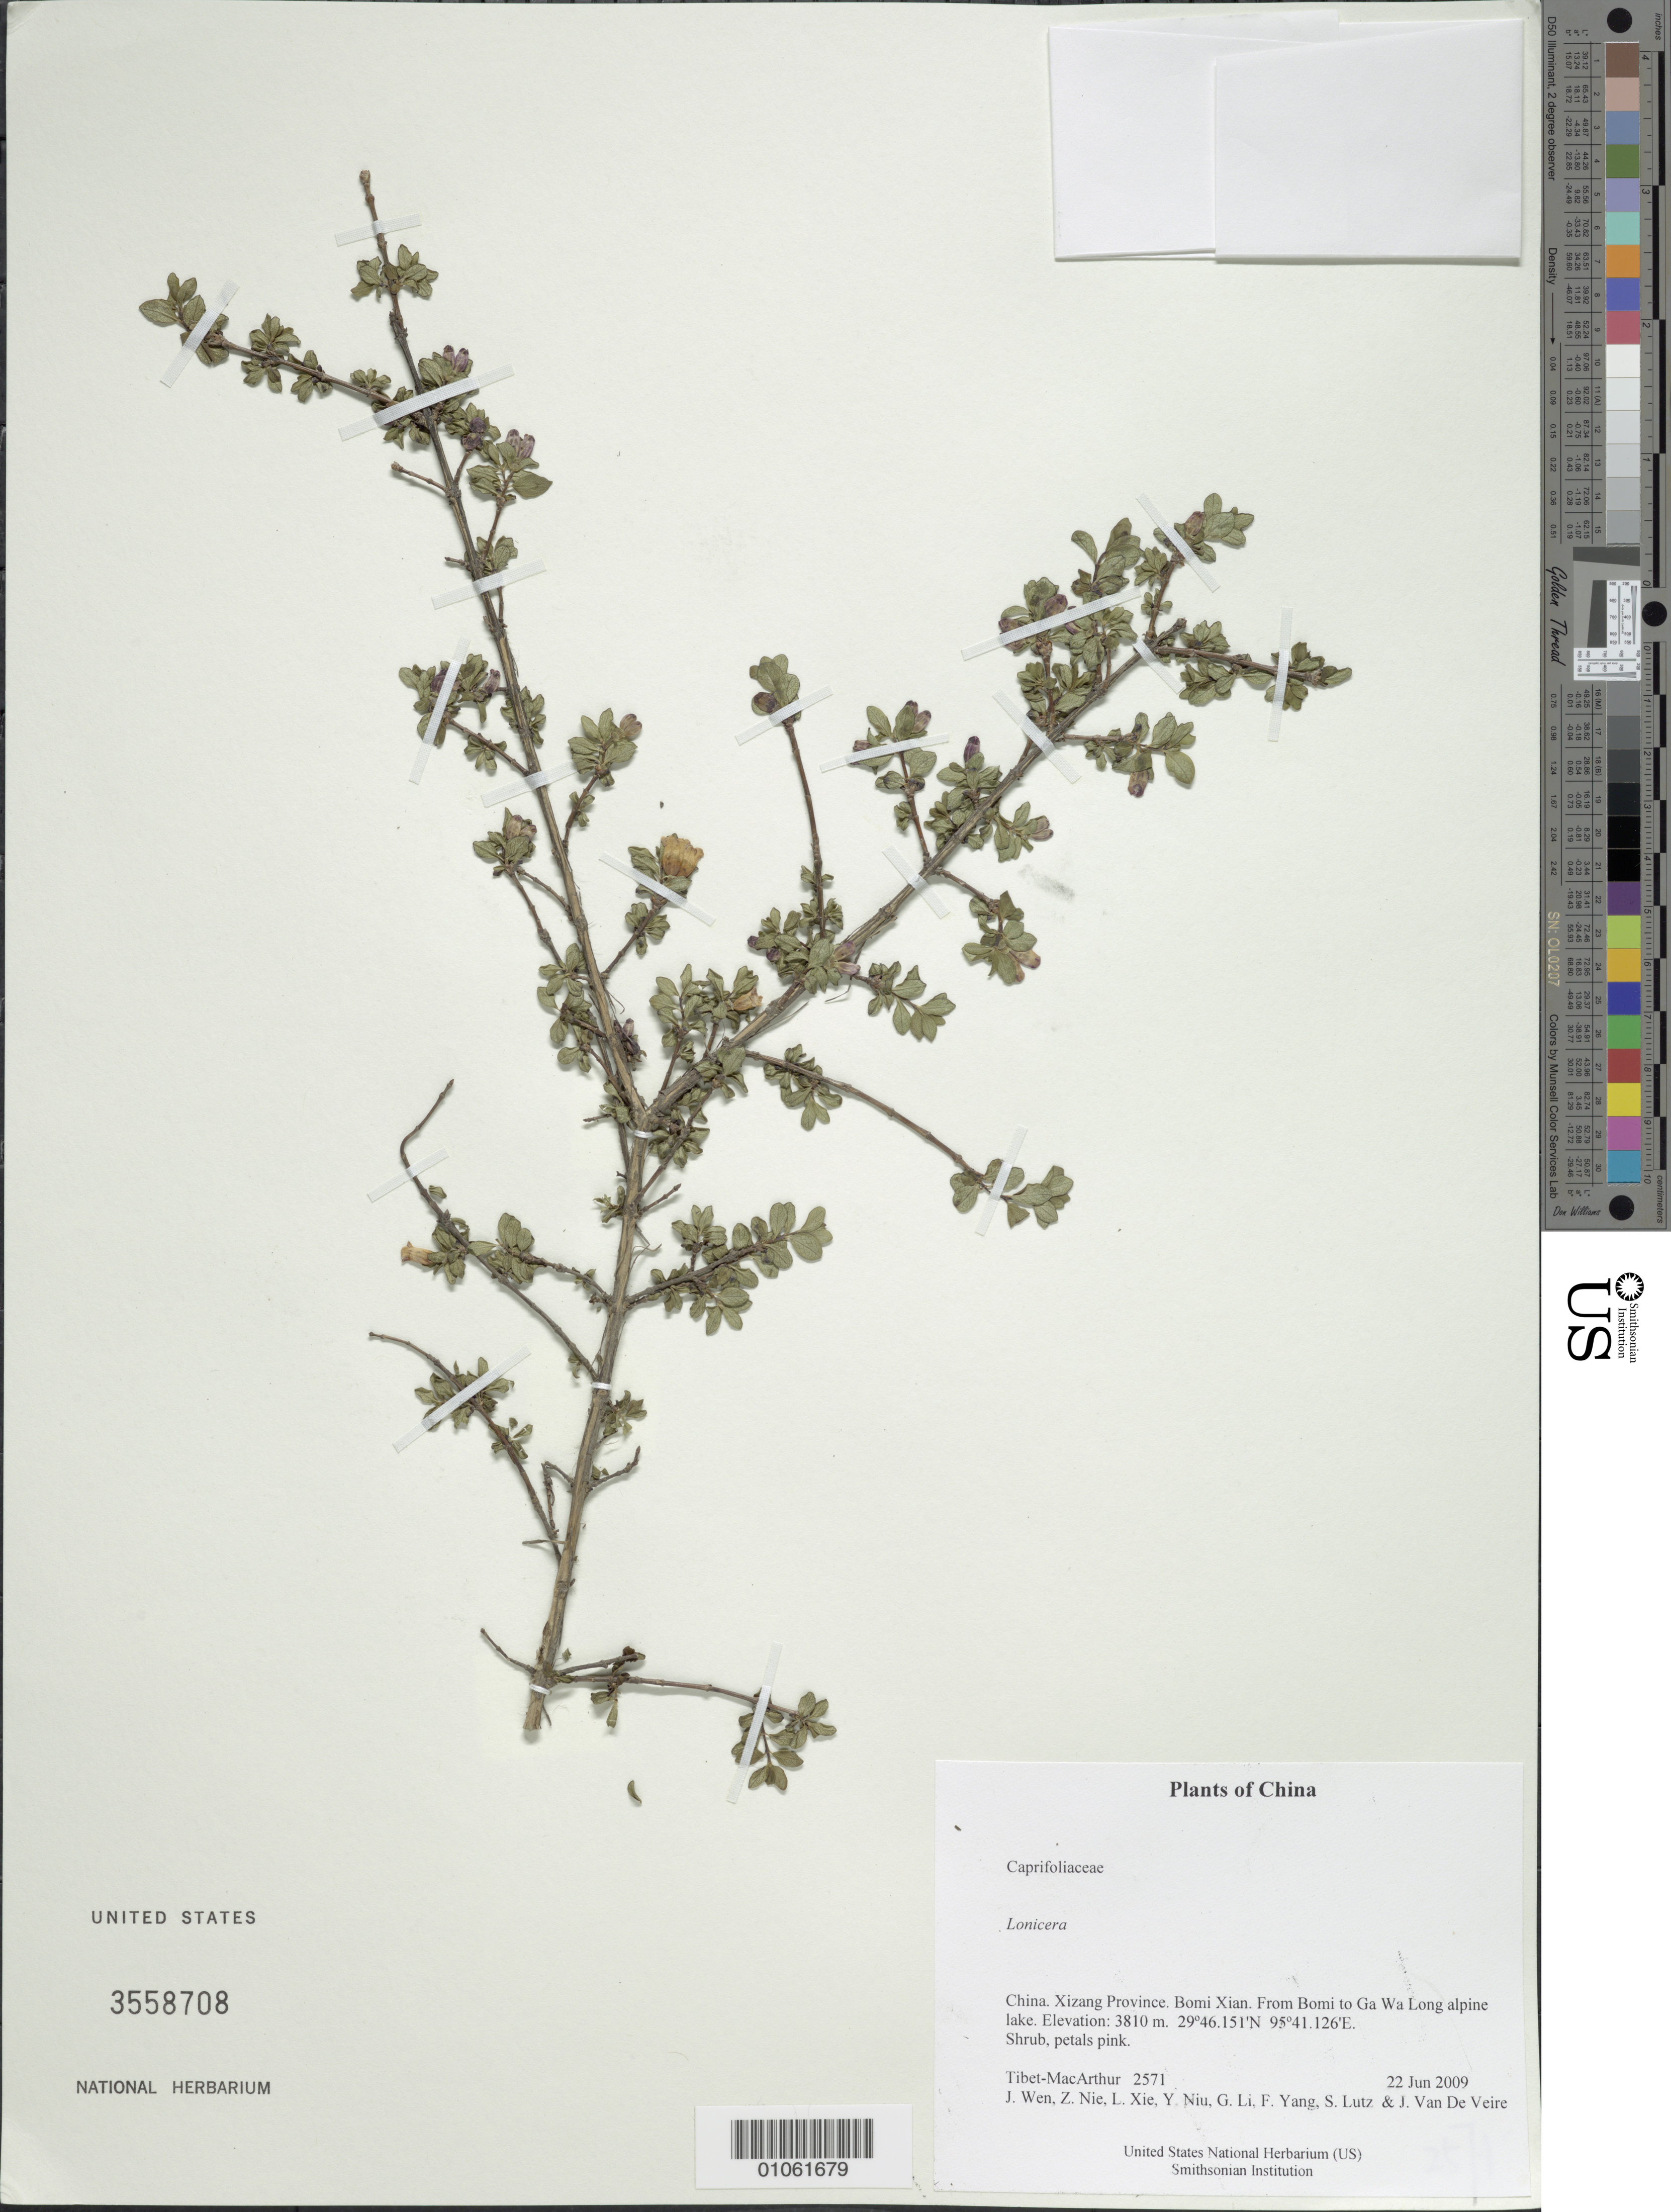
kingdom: Plantae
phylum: Tracheophyta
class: Magnoliopsida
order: Dipsacales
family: Caprifoliaceae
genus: Lonicera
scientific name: Lonicera sp.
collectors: Tibet-MacArthur, J. Wen, Z. Nie, L. Xie, Y. Niu, G. Li, F. Yang, S. Lutz & J. Van De Veire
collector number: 2571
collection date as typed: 22 Jun 2009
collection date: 2009-06-22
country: China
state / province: Xizang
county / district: Bomi Xian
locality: From Bomi to Ga Wa Long alpine lake.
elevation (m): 3810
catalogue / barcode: US 3558708